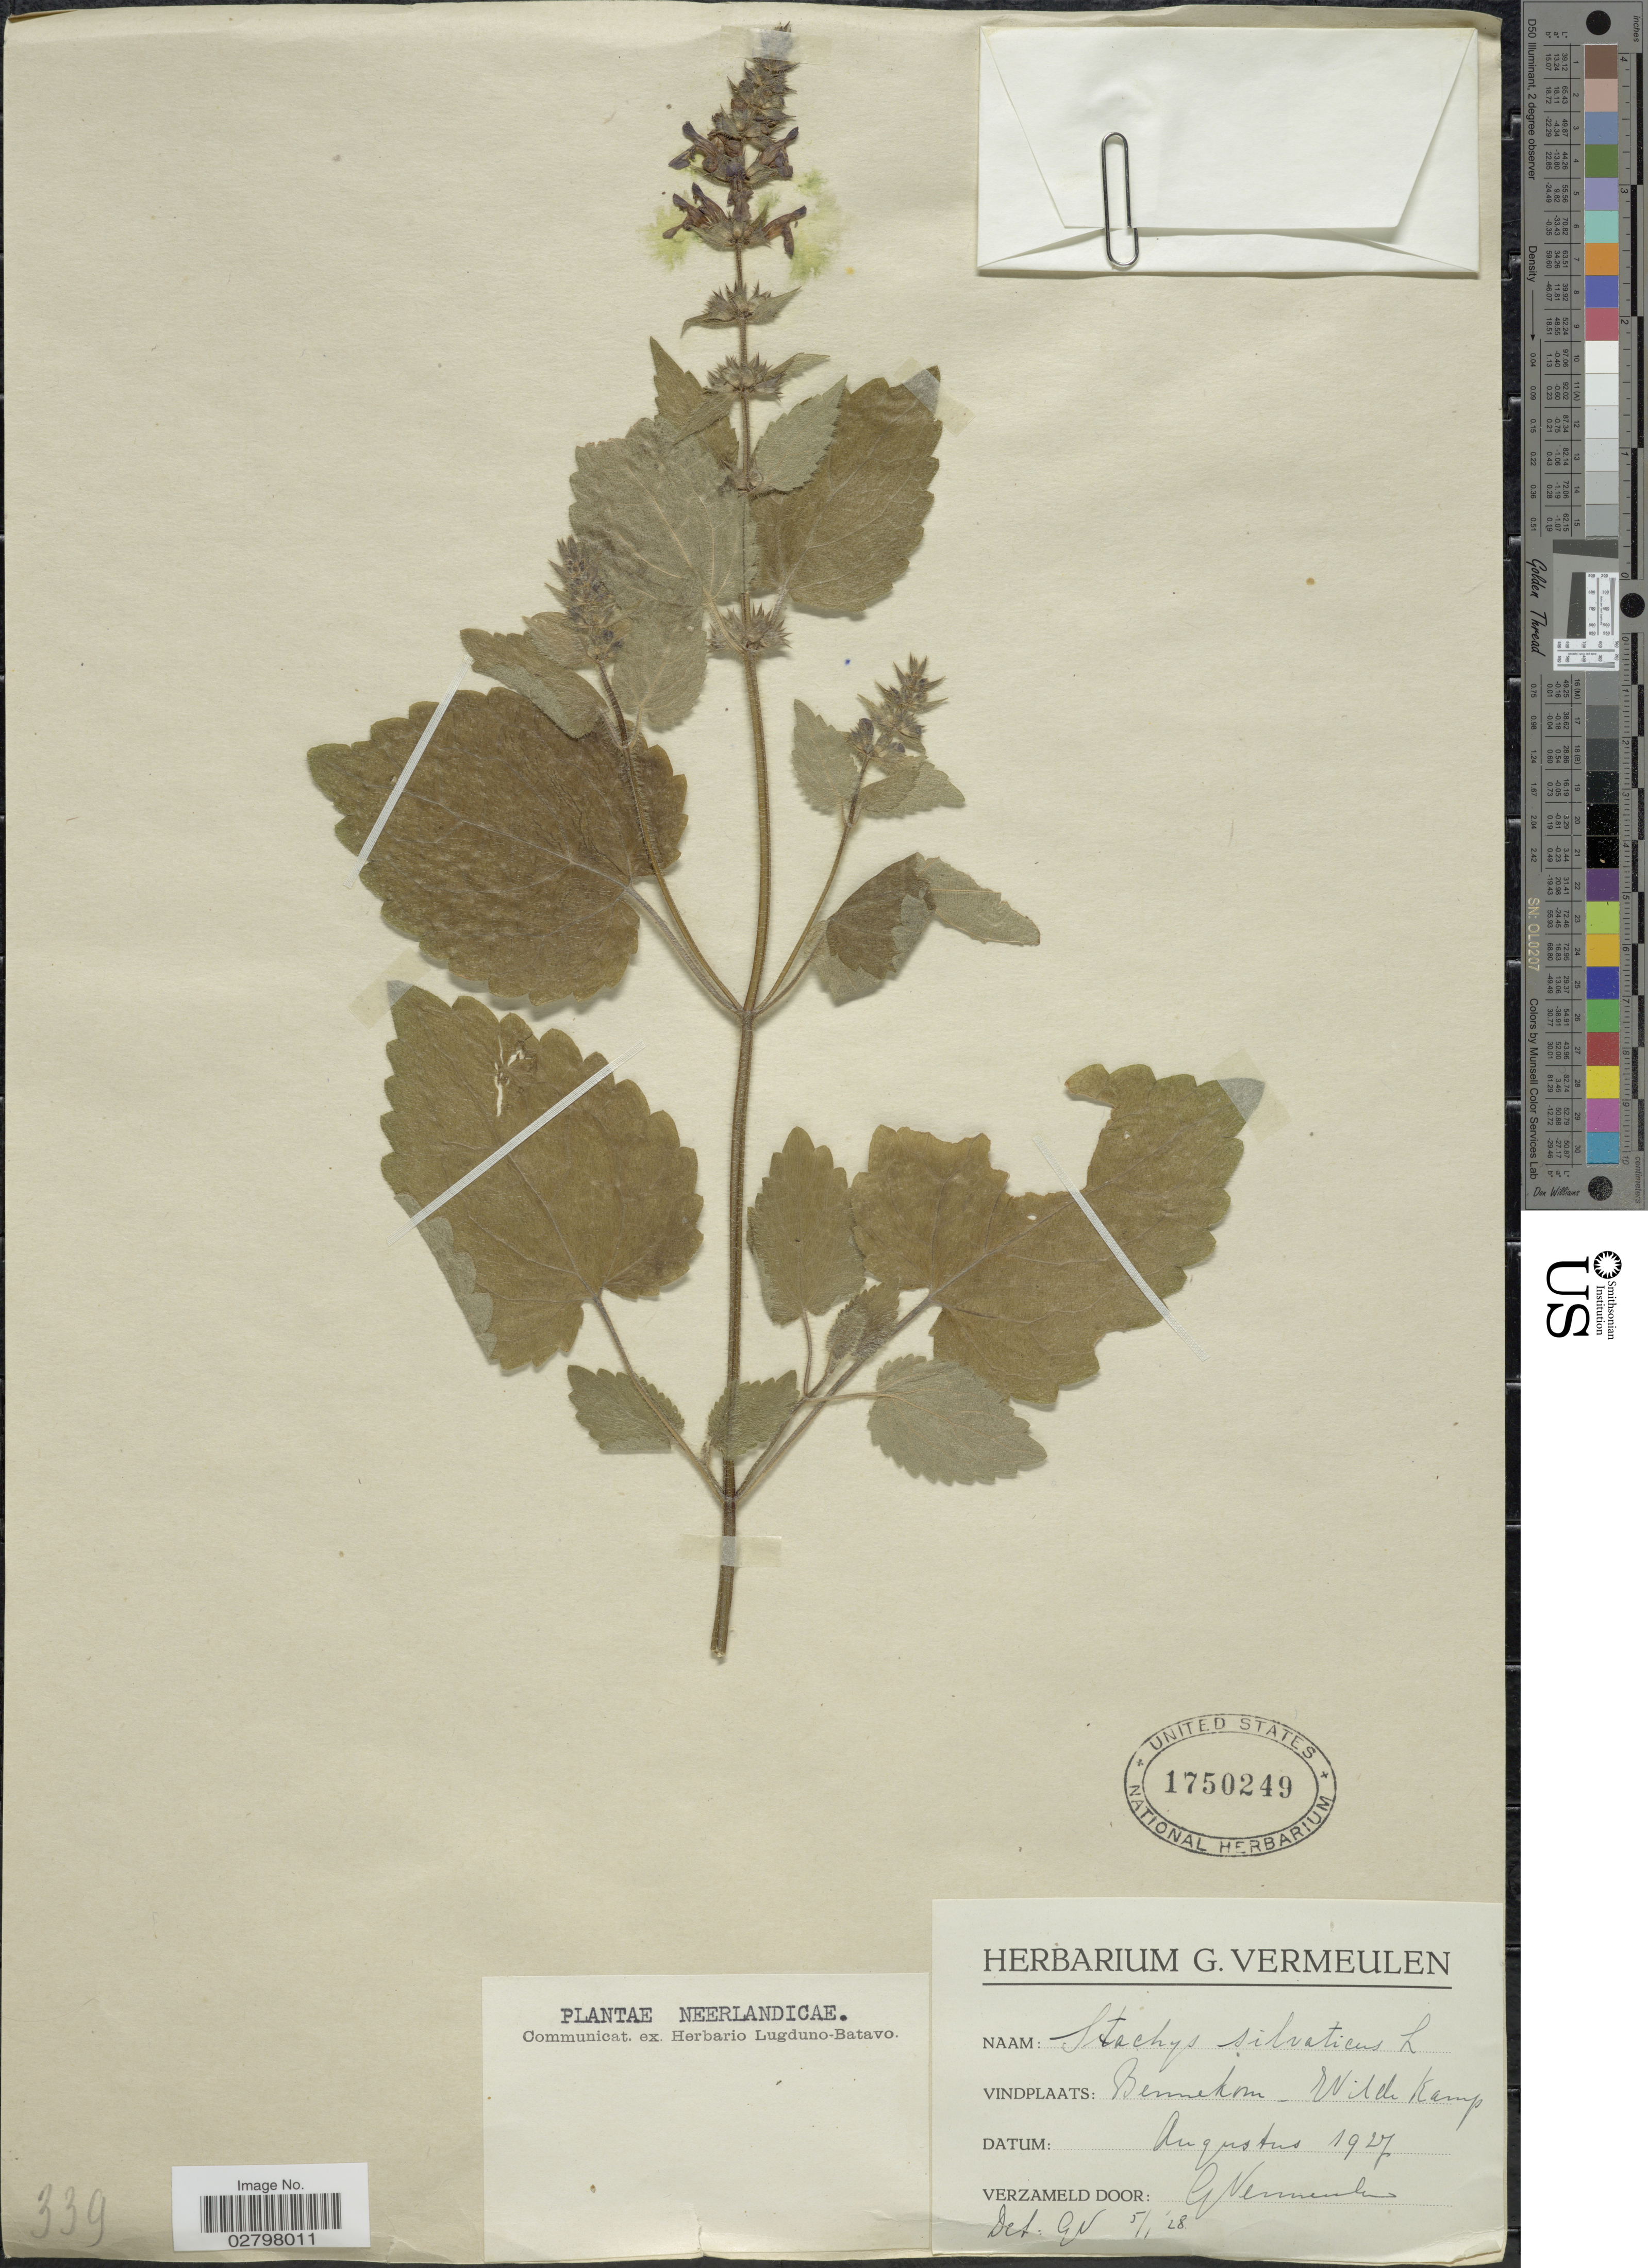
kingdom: Plantae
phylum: Tracheophyta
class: Magnoliopsida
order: Lamiales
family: Lamiaceae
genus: Stachys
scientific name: Stachys sylvatica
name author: L.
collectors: G. Vermeulen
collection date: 1927-08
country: Netherlands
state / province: Groningen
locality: Bennekom - Wilde Kamp.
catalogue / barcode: US 1750249